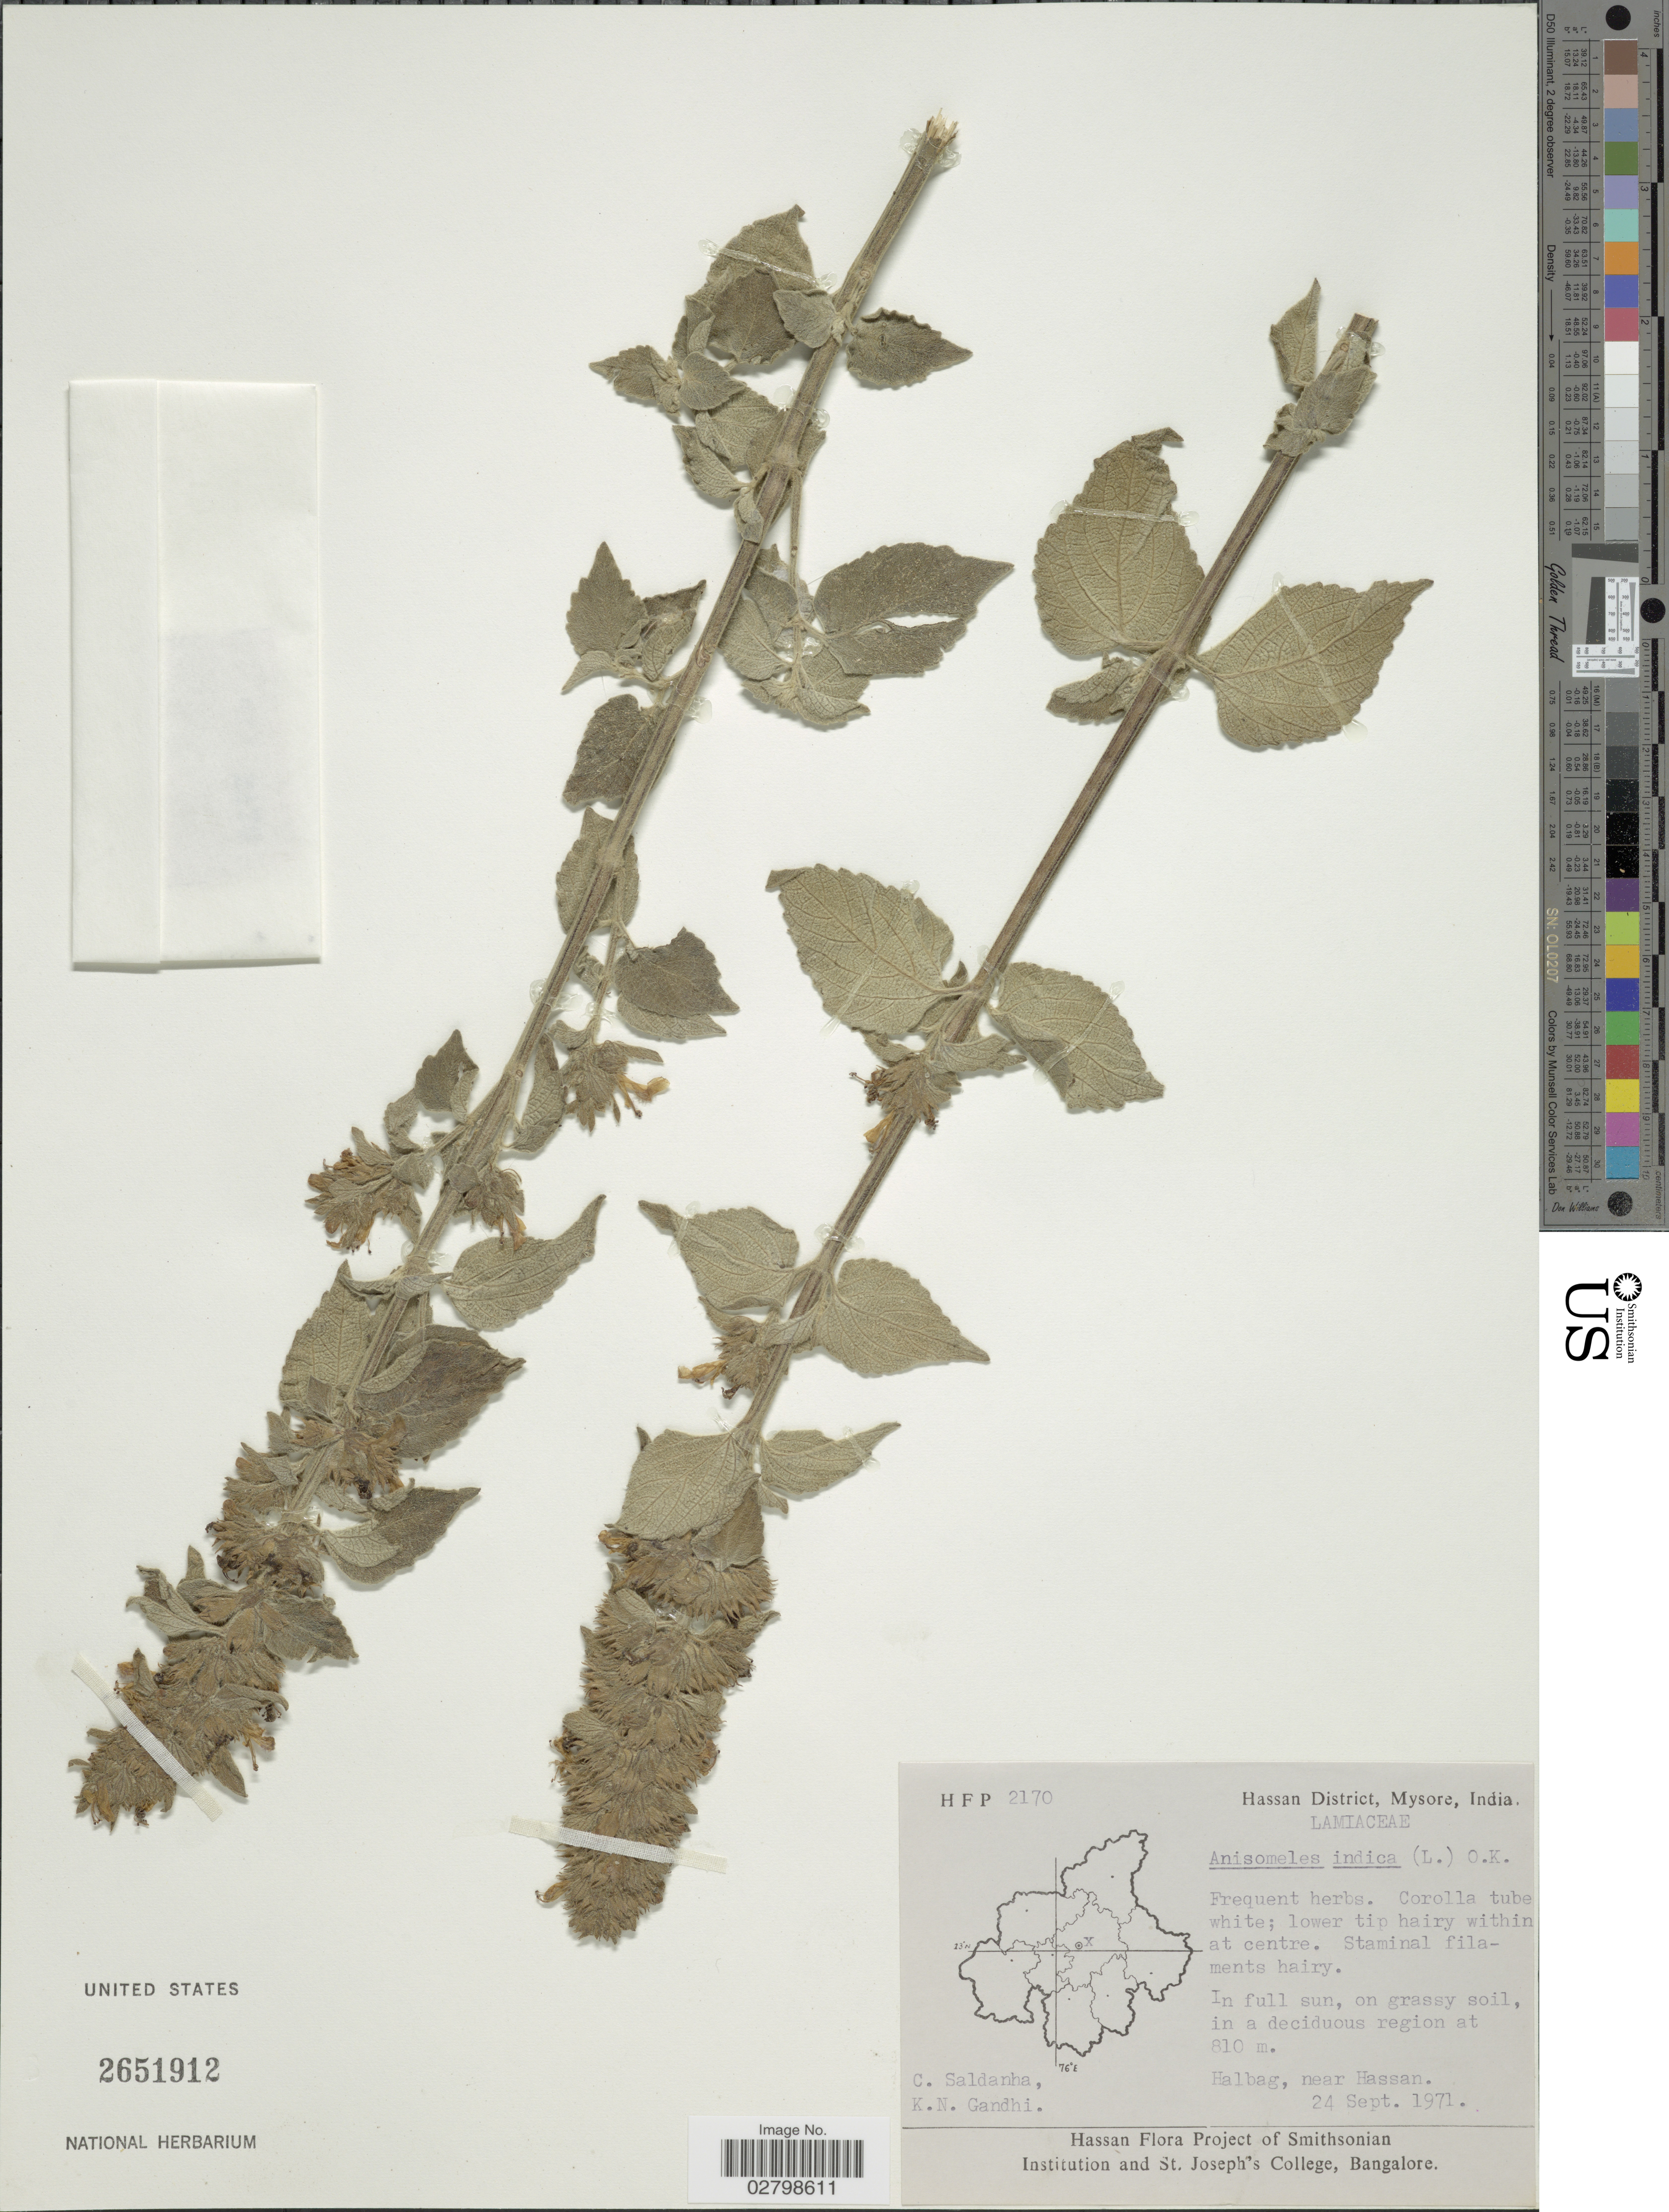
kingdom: Plantae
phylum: Tracheophyta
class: Magnoliopsida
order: Lamiales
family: Lamiaceae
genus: Anisomeles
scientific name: Anisomeles indica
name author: (L.) Kuntze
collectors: C. Saldanha & K. N. Gandhi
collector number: HFP2170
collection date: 1971-09-24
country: India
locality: Hassan District, Mysore. Halbag, near Hassan.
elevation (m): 810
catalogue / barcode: US 2651912